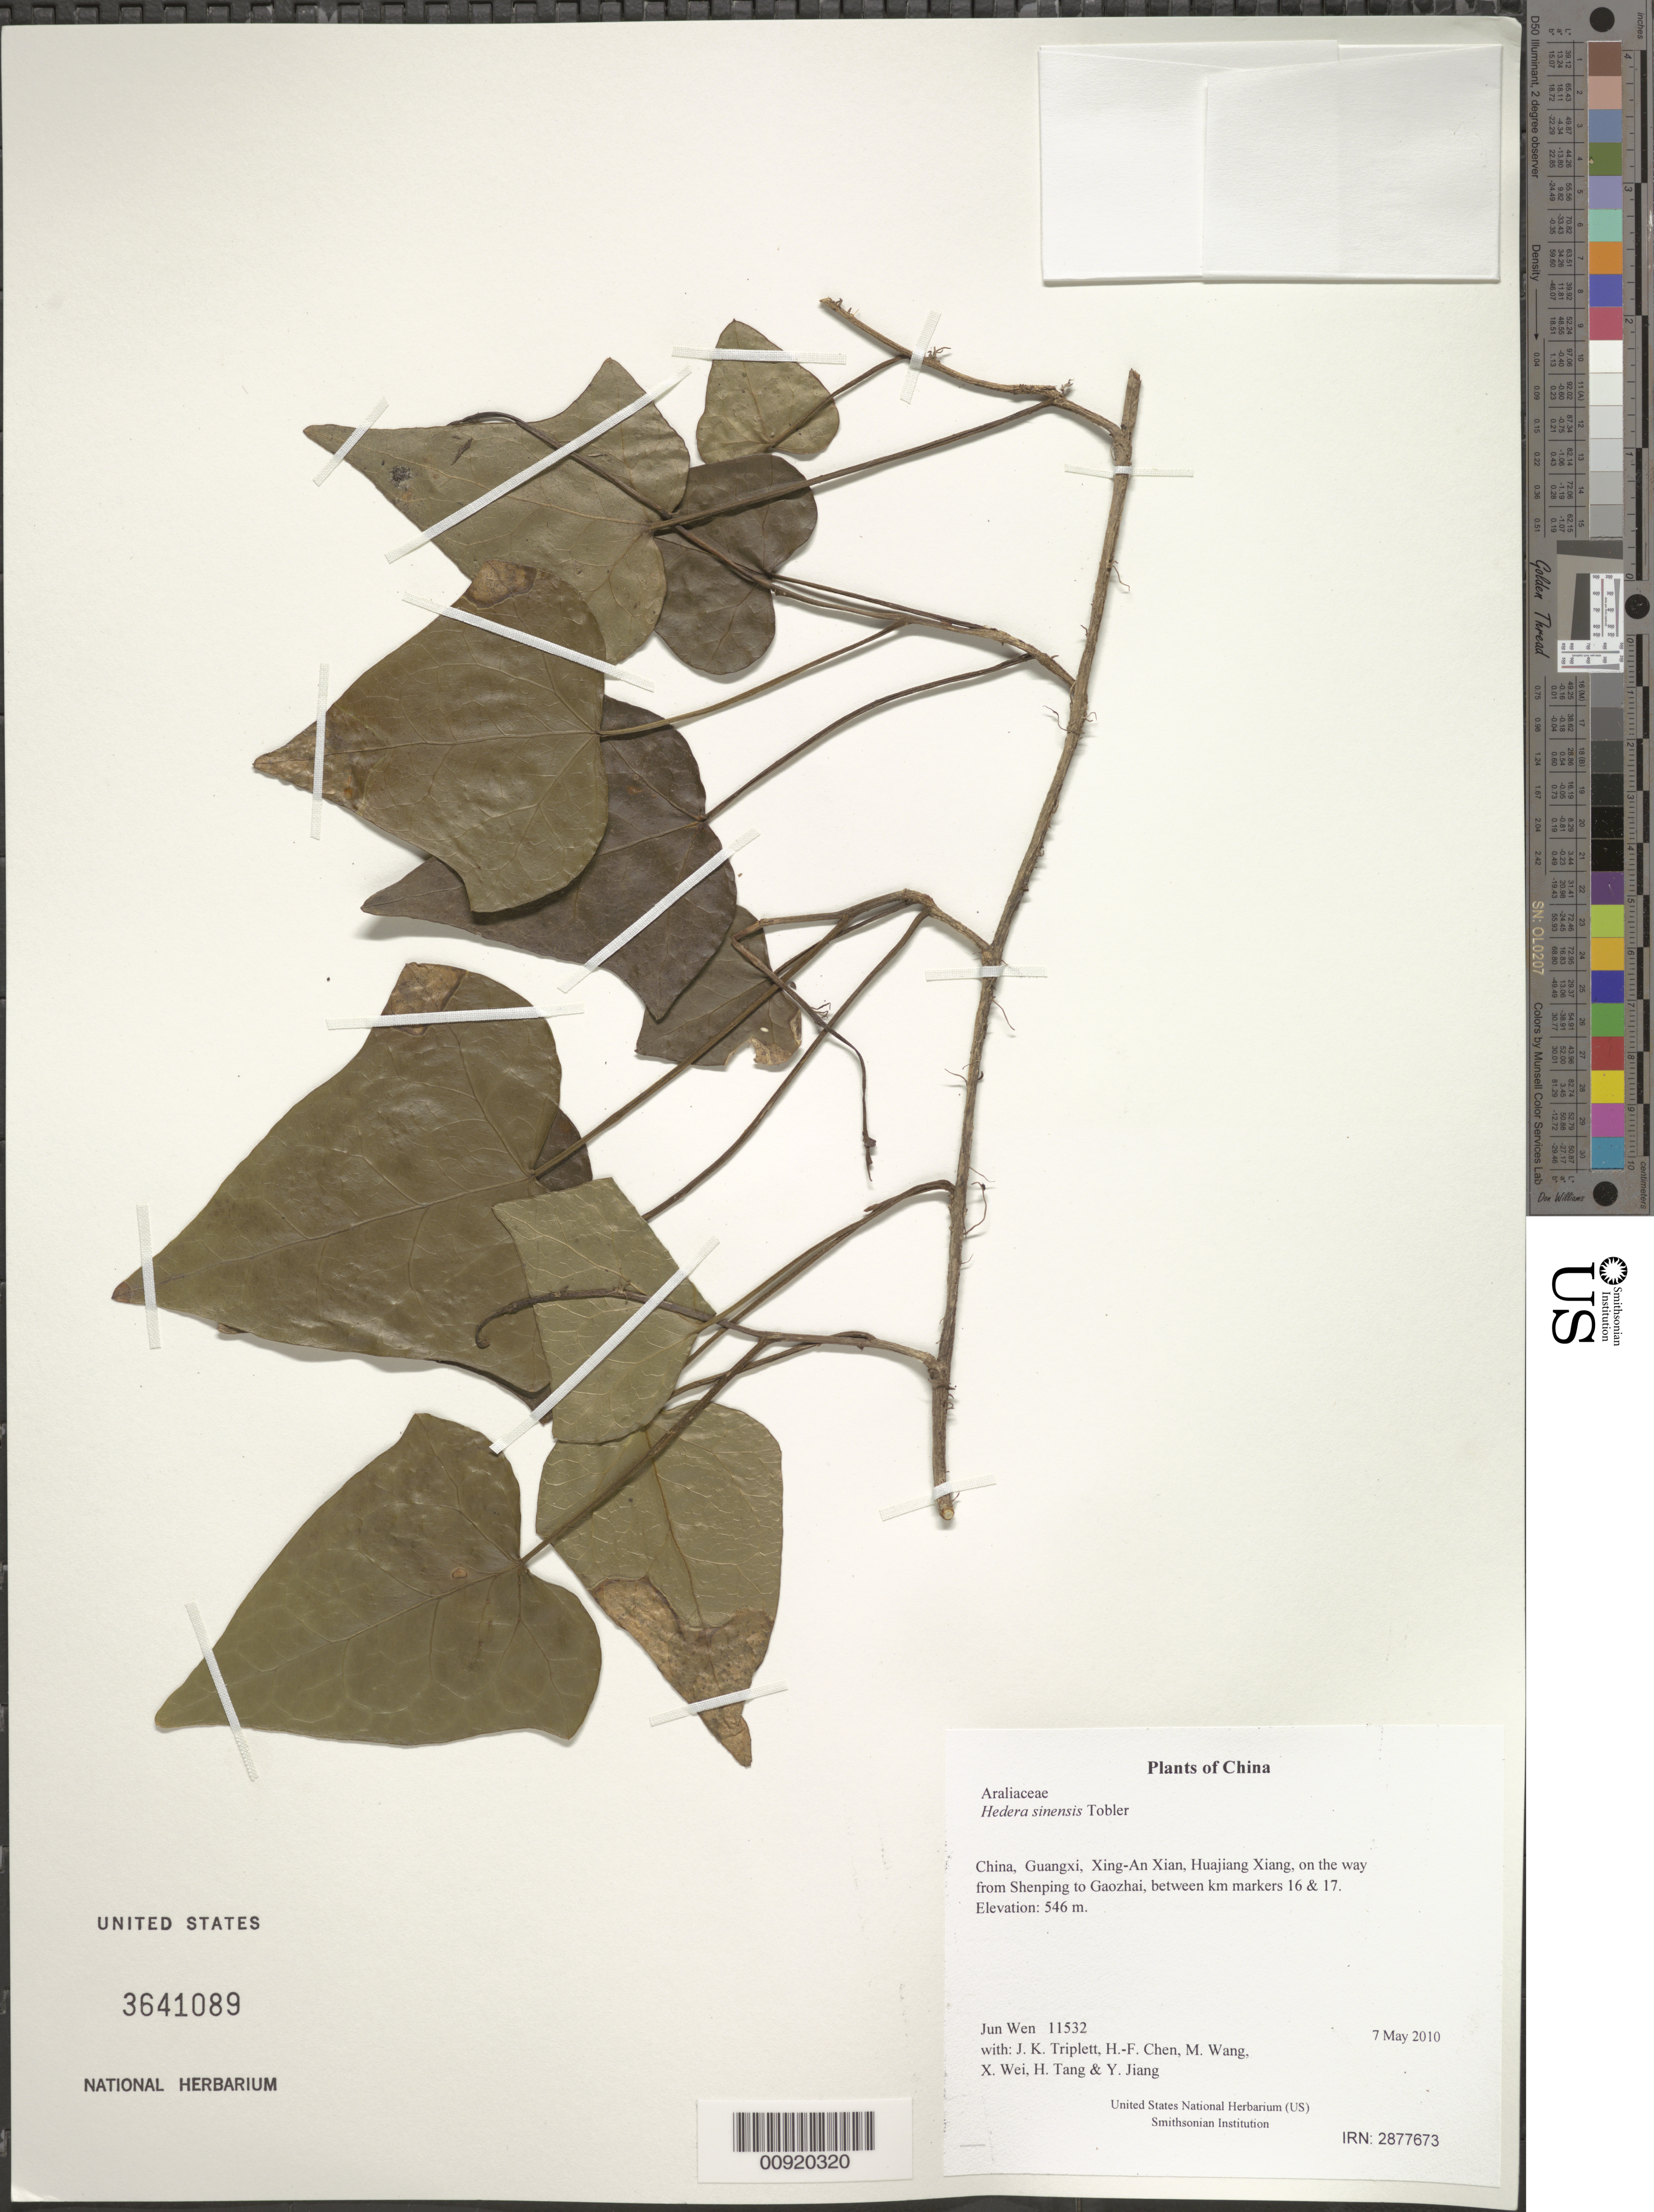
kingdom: Plantae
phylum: Tracheophyta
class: Magnoliopsida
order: Apiales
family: Araliaceae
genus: Hedera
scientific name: Hedera sinensis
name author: (Tobler) Hand.-Mazz.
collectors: J. Wen, J. K. Triplett, H.-F. Chen, M. Wang, X. Wei, H. Tang & Y. Jiang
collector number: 11532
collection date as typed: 7 May 2010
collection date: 2010-05-07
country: China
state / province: Guangxi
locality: Xing-An Xian, Huajiang Xiang, on the way from Shenping to Gaozhai, between km markers 16 & 17.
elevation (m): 546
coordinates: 25 49.932 N, 110 27.675 E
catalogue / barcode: US 3641089